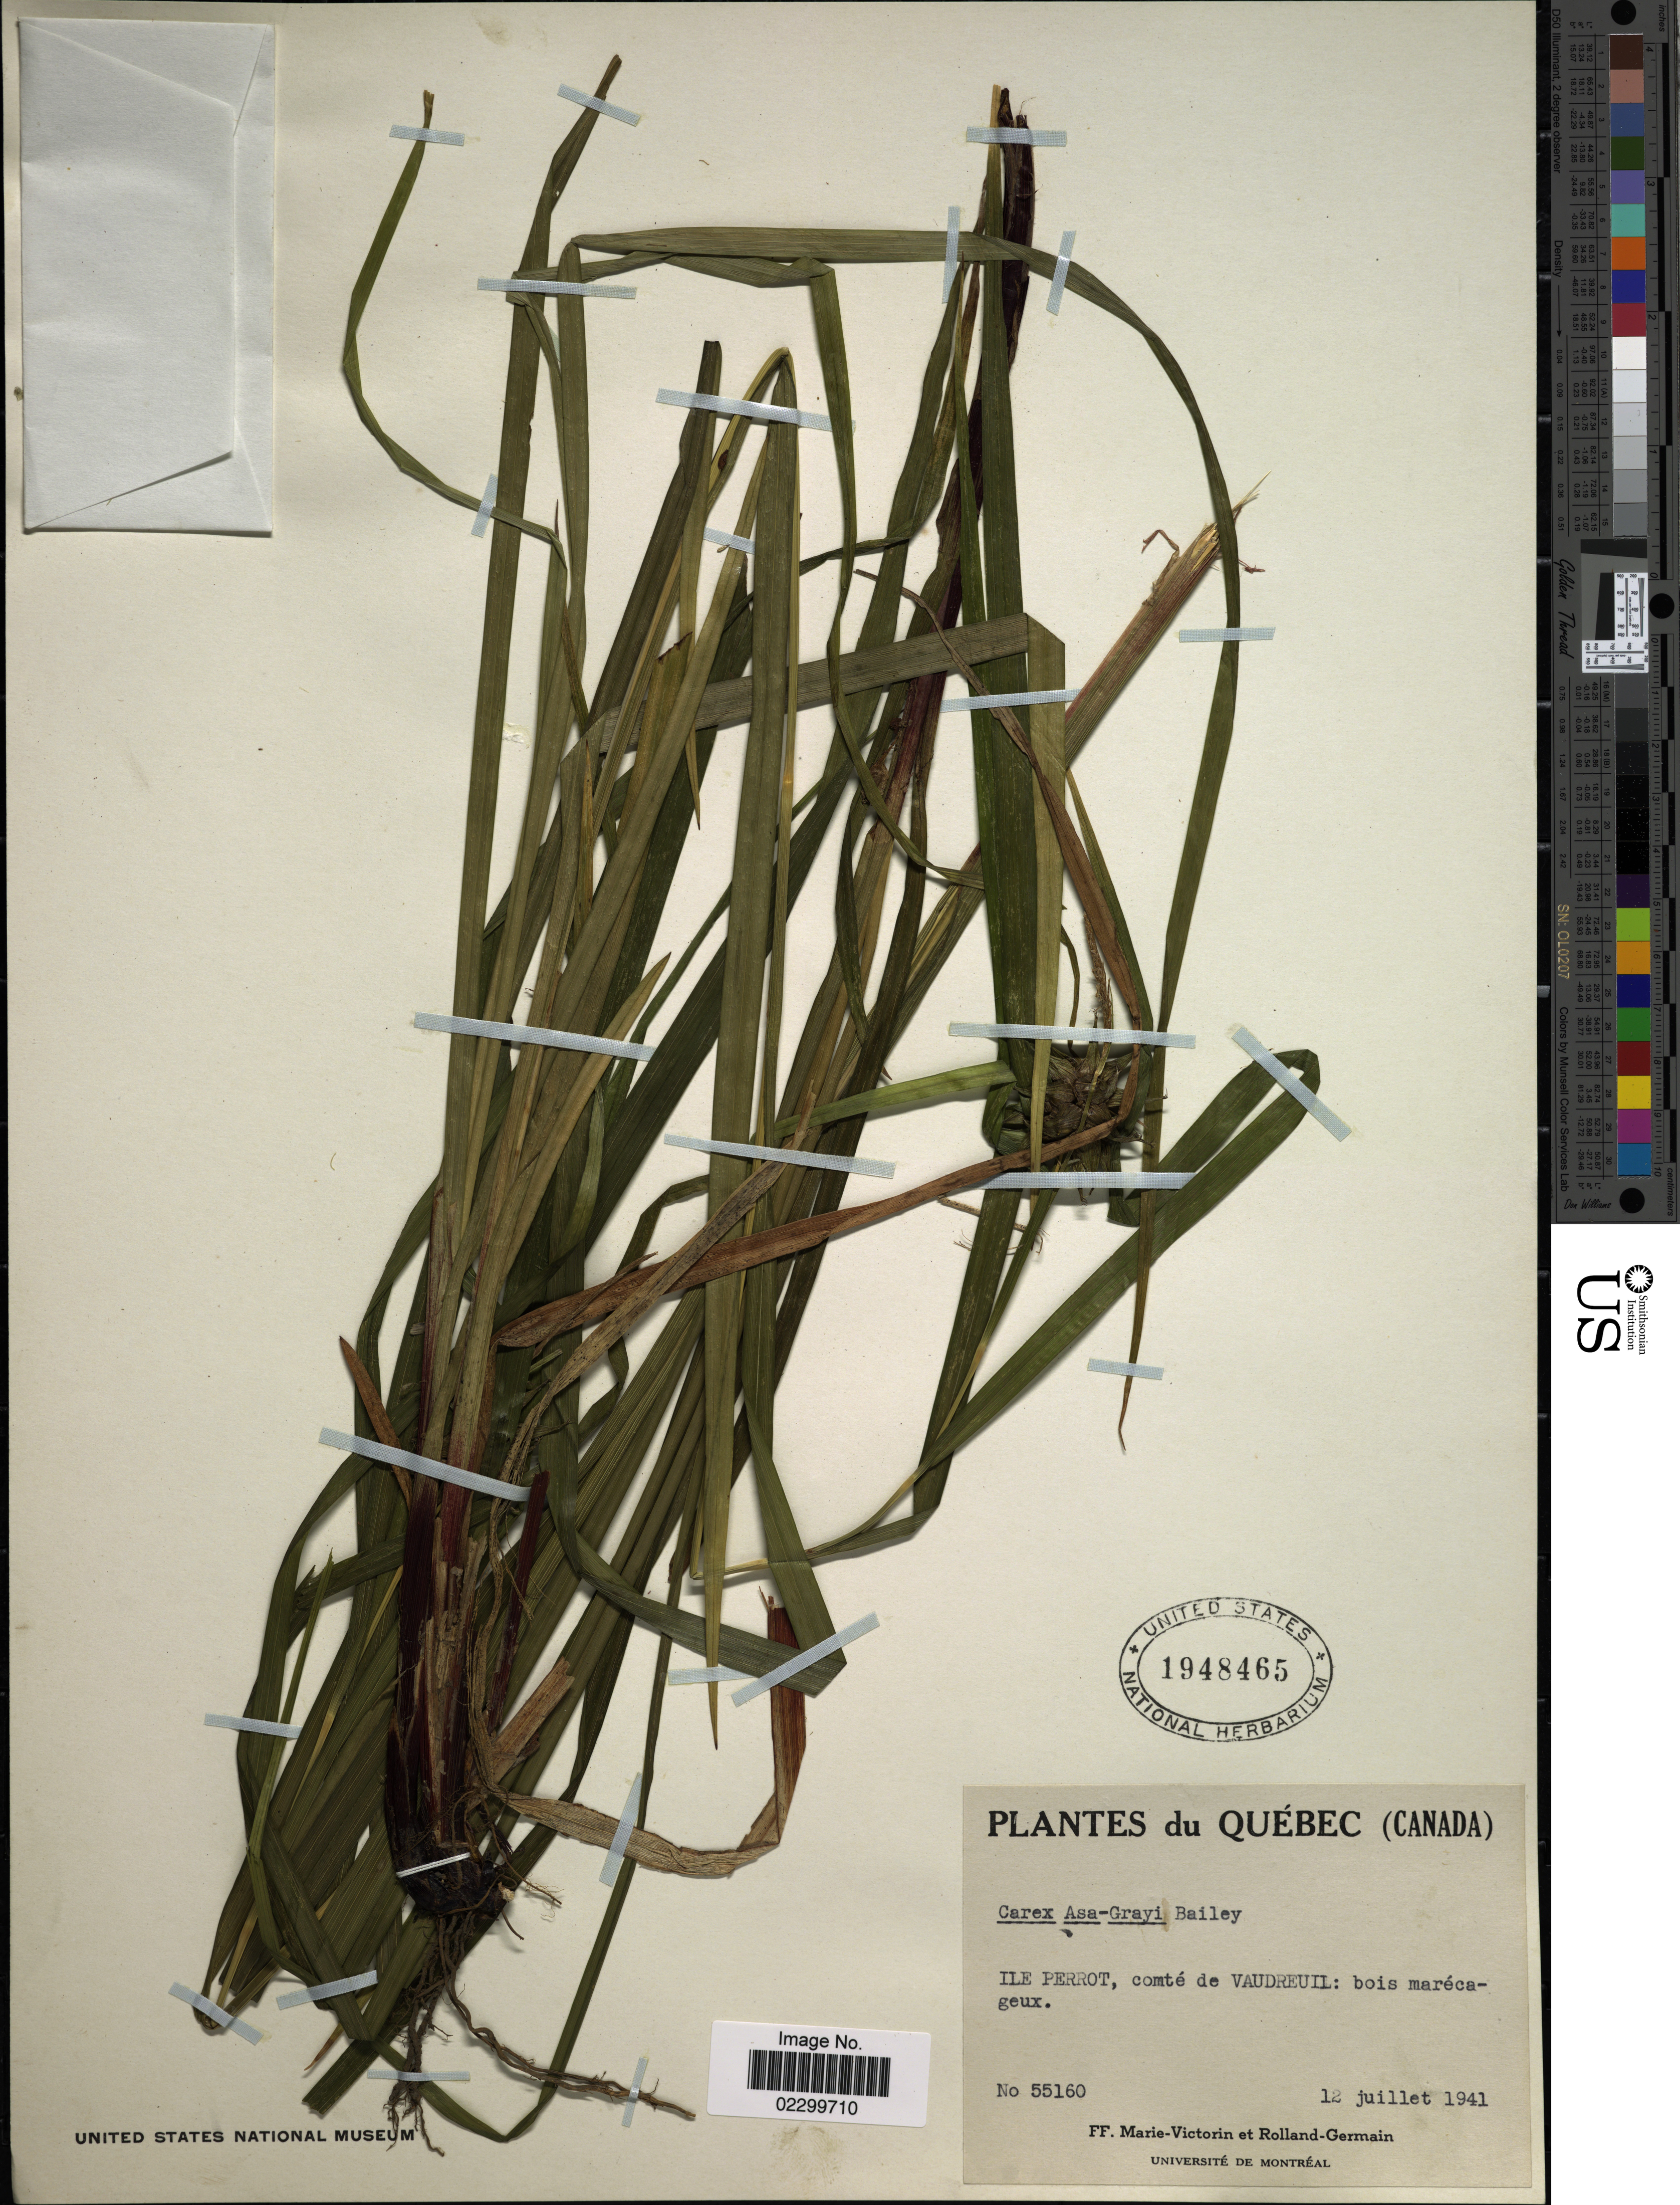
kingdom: Plantae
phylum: Tracheophyta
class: Liliopsida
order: Poales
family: Cyperaceae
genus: Carex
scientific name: Carex grayi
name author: J. Carey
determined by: Strong, Mark T., (BOT), Smithsonian Institution - National Museum of Natural History (UNITED STATES)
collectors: F. Marie-Victorin & Rolland-Germain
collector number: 55160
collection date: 1941-07-12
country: Canada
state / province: Quebec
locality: Ile Perrot, comte de Vaudereuill: bois marecageux.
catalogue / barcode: US 1948465